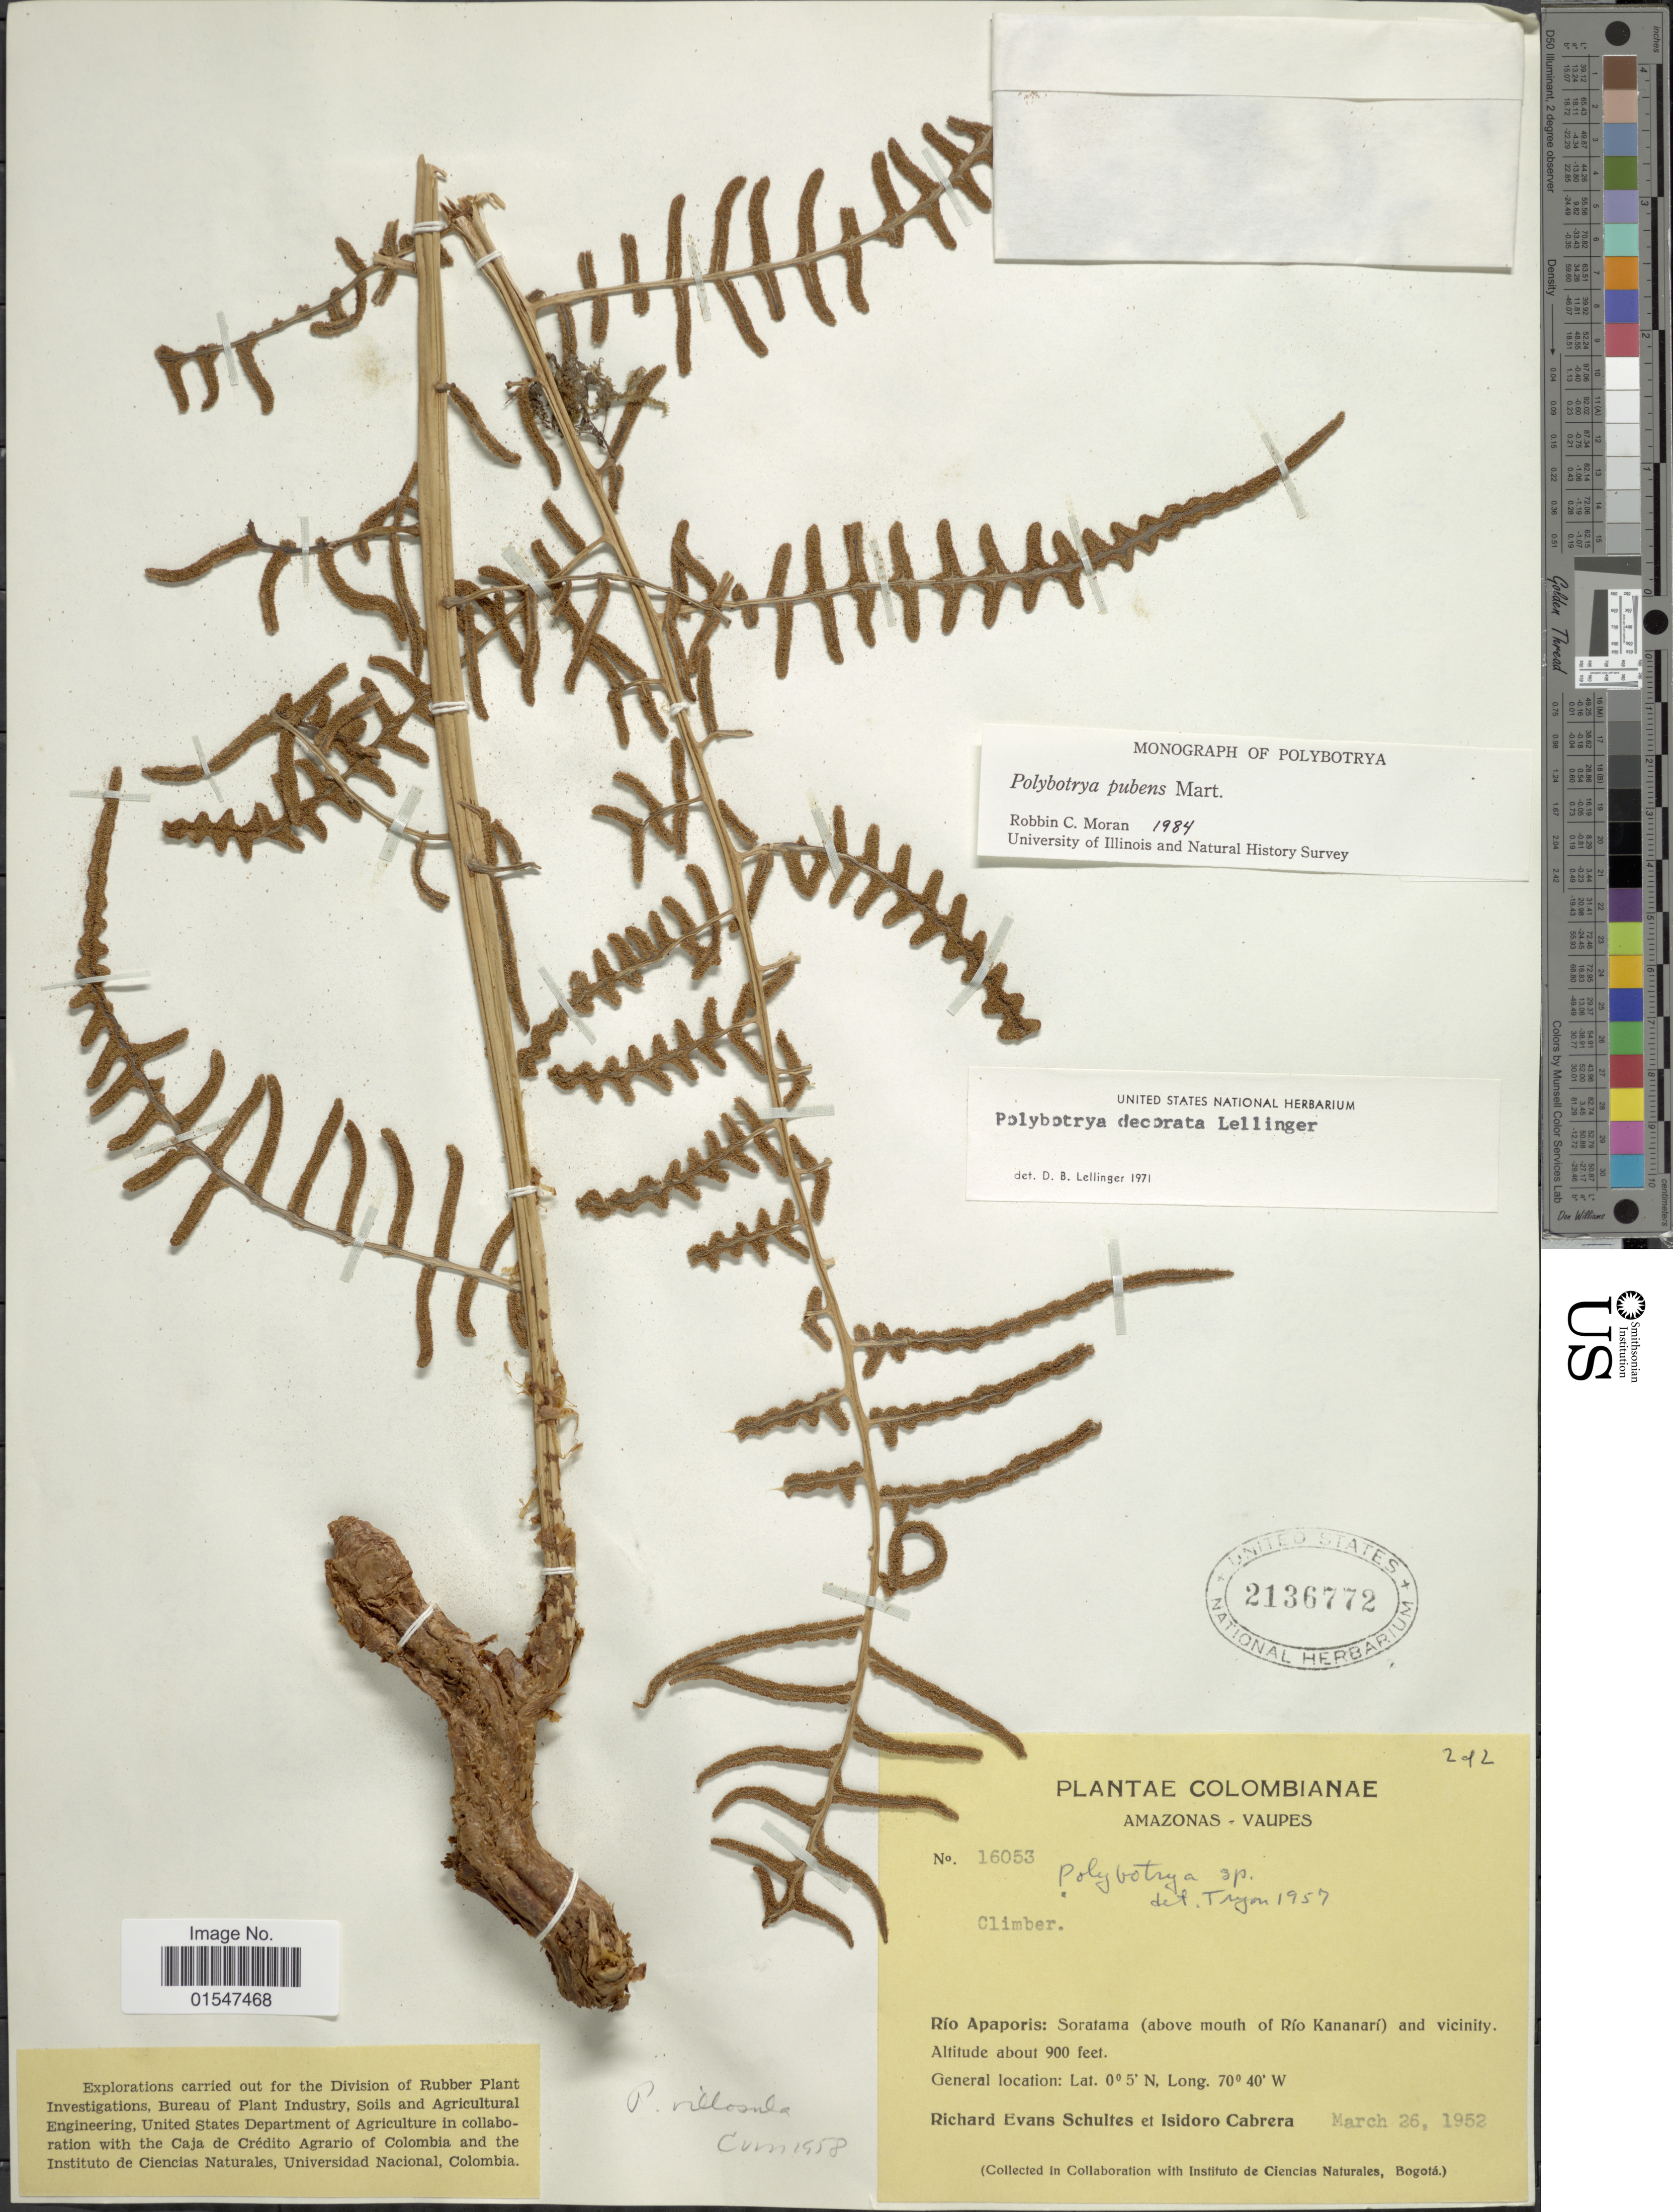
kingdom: Plantae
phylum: Tracheophyta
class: Polypodiopsida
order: Polypodiales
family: Dryopteridaceae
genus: Polybotrya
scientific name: Polybotrya pubens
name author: Mart.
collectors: R. E. Schultes & I. Cabrera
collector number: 16053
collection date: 1952-03-26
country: Colombia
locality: Amazonas-Vaupas, Río Apaporis: Soratama (above mouth of Río Kananarí) and vicinity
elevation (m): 274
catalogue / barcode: US 2136772